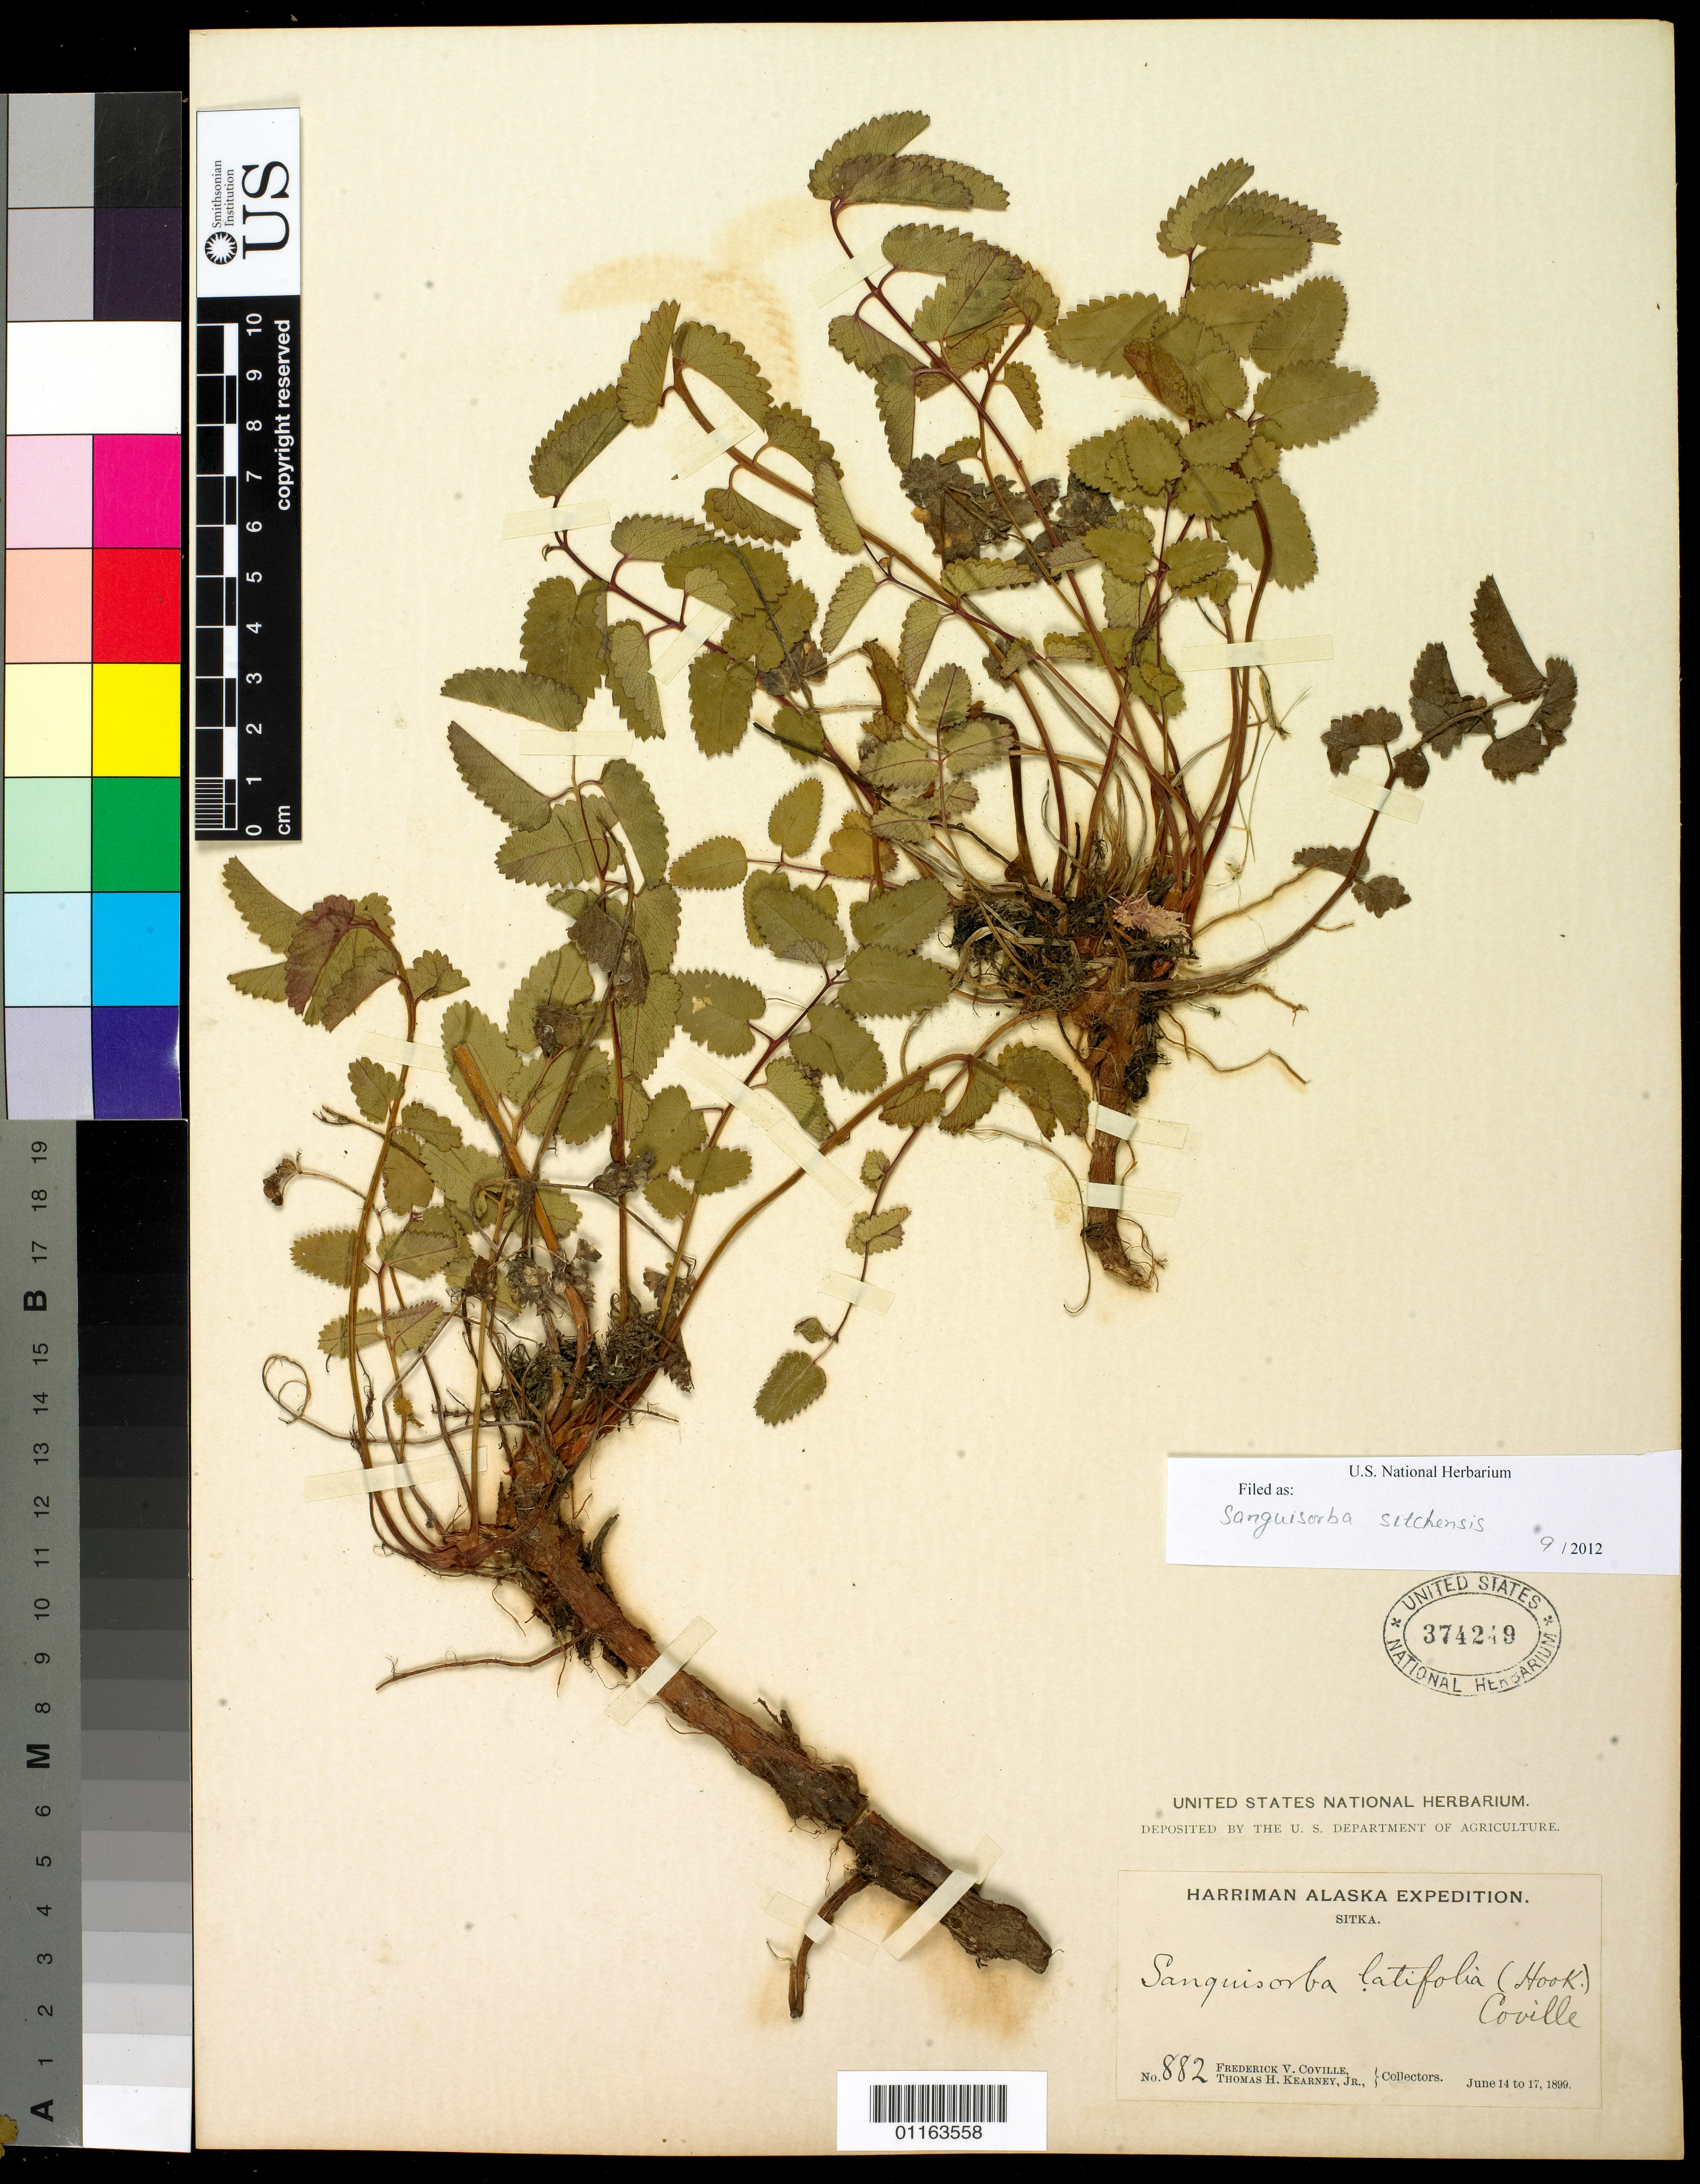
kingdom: Plantae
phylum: Tracheophyta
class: Magnoliopsida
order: Rosales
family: Rosaceae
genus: Sanguisorba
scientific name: Sanguisorba stipulata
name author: Raf.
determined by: Strong, Mark T., (BOT), Smithsonian Institution - National Museum of Natural History (UNITED STATES)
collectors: F. V. Coville & T. H. Kearney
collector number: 882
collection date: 1899-06-14/1899-06-17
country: United States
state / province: Alaska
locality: Sitka.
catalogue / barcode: US 374249